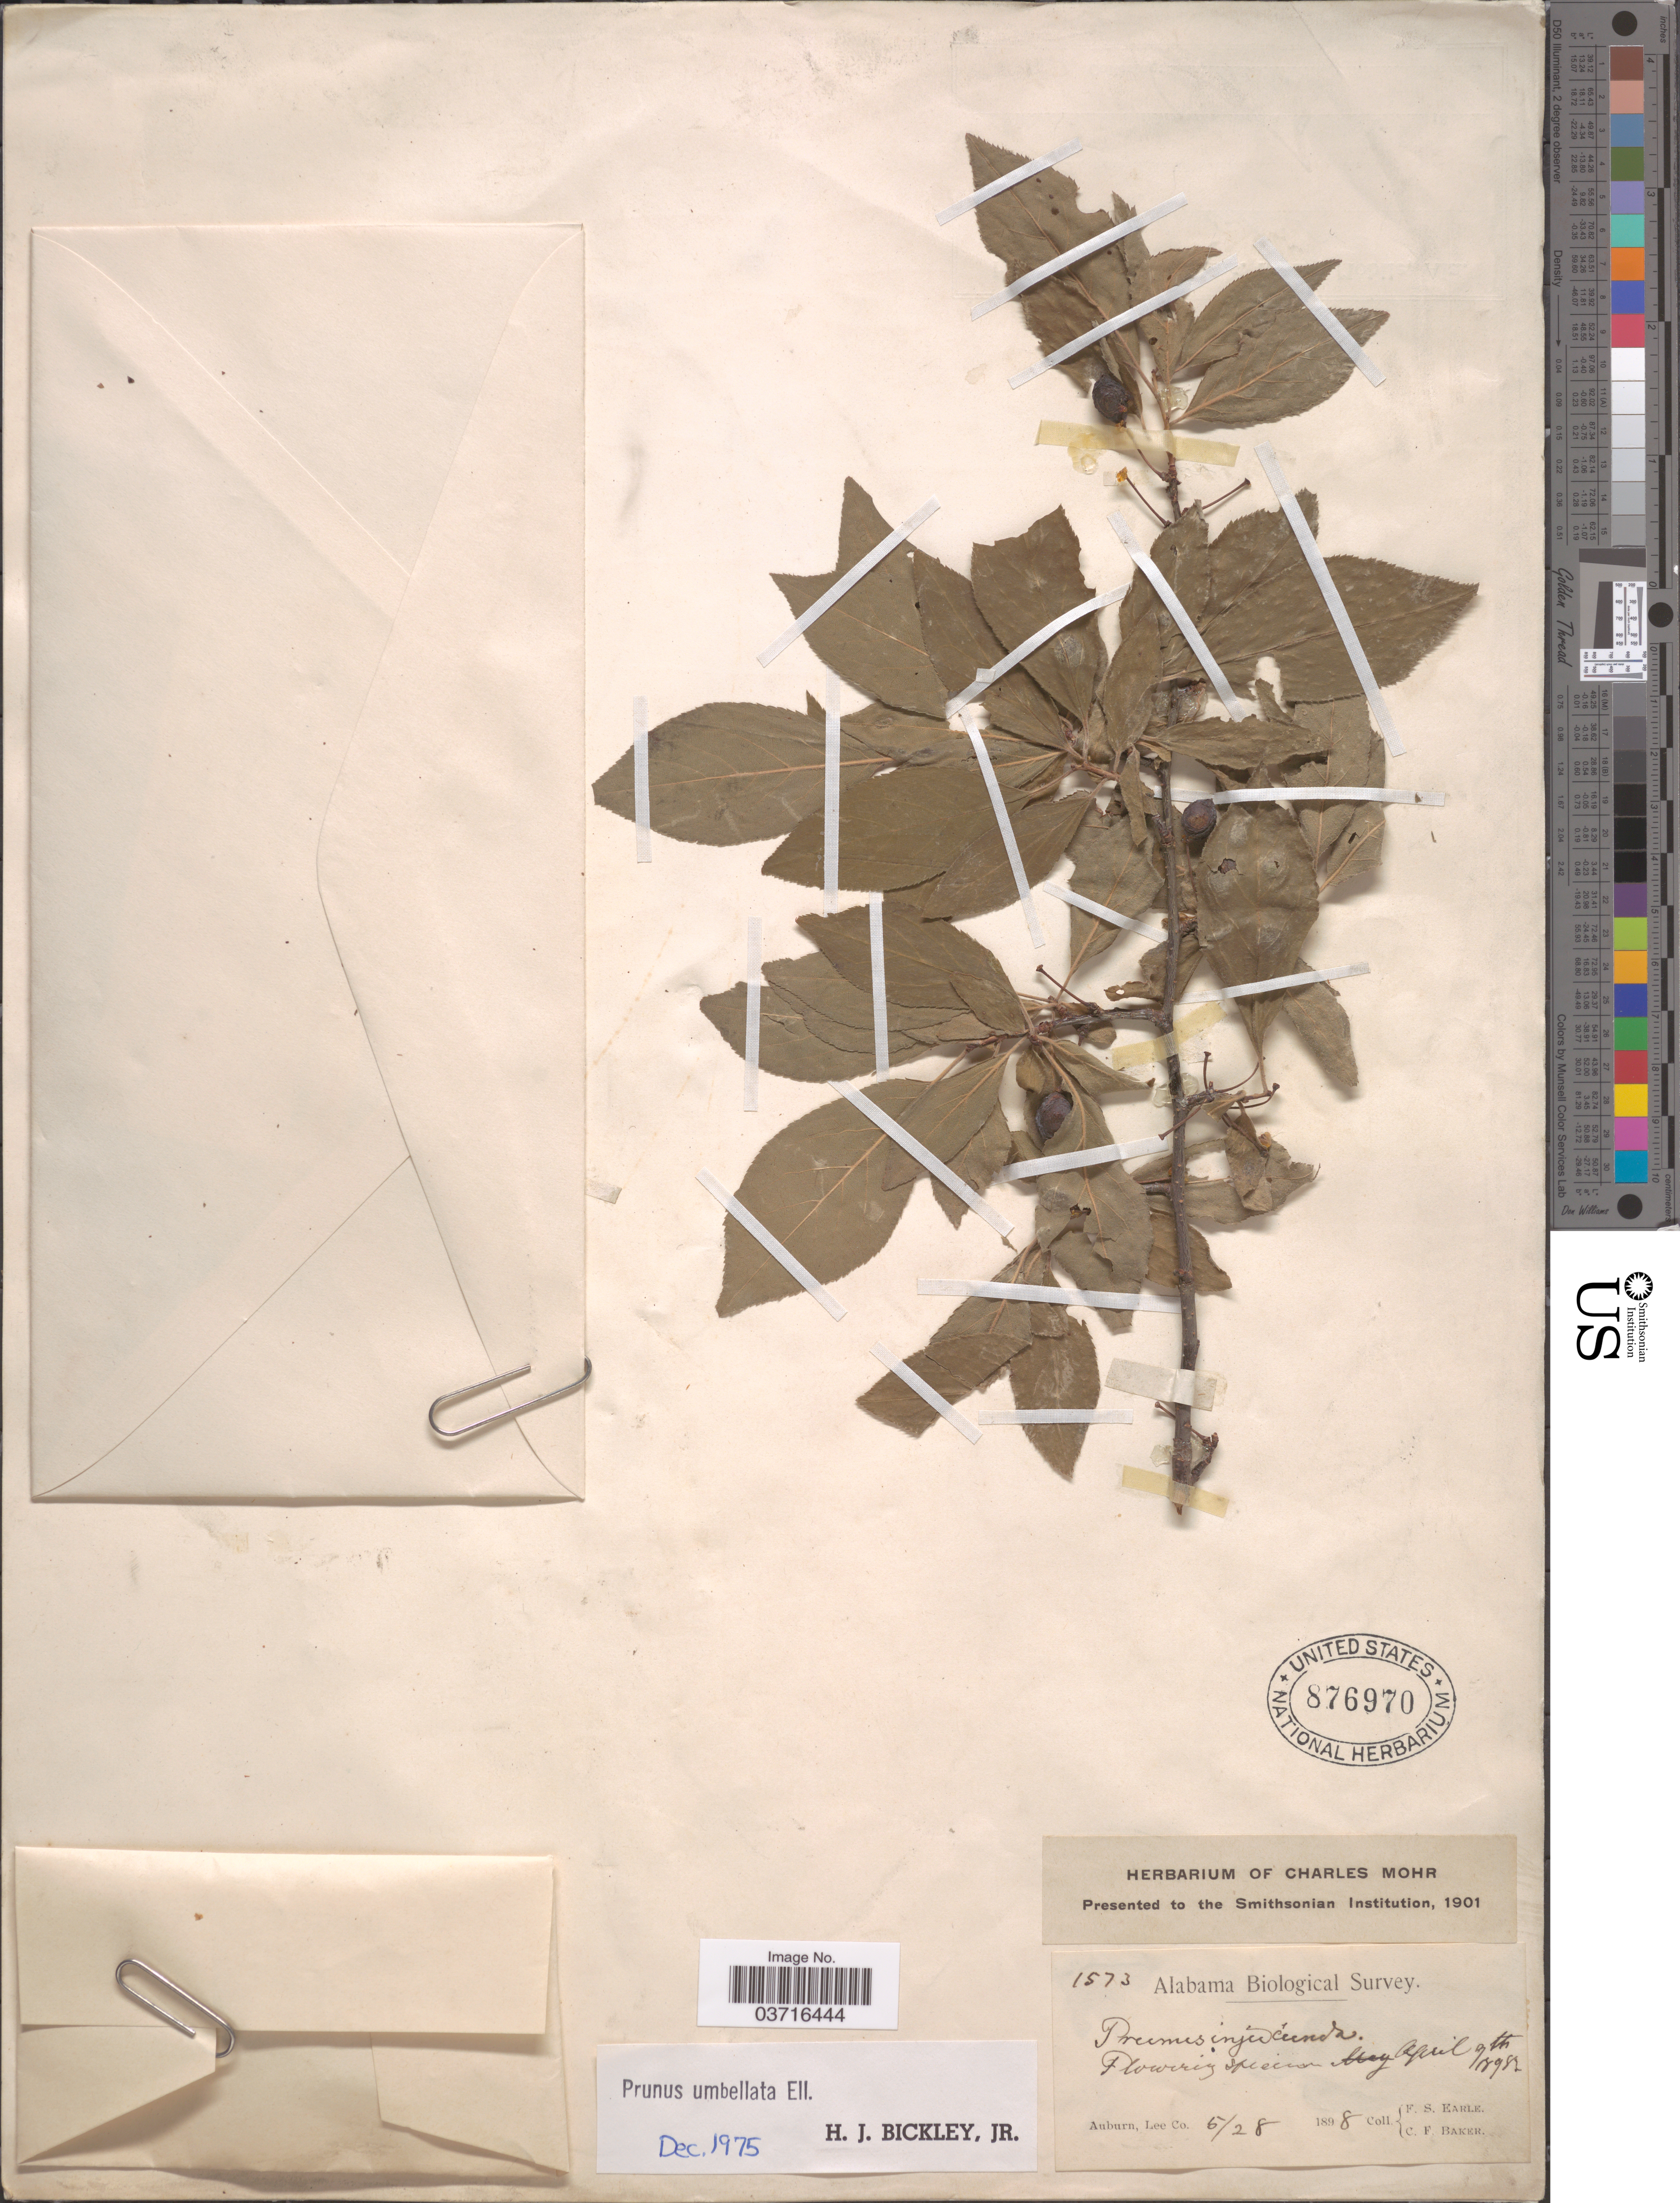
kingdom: Plantae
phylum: Tracheophyta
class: Magnoliopsida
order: Rosales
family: Rosaceae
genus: Prunus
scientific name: Prunus umbellata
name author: Elliott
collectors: F. S. Earle & C. F. Baker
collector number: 1573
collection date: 1898-05-28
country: United States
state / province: Alabama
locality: Auburn, Lee Co.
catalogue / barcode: US 876970